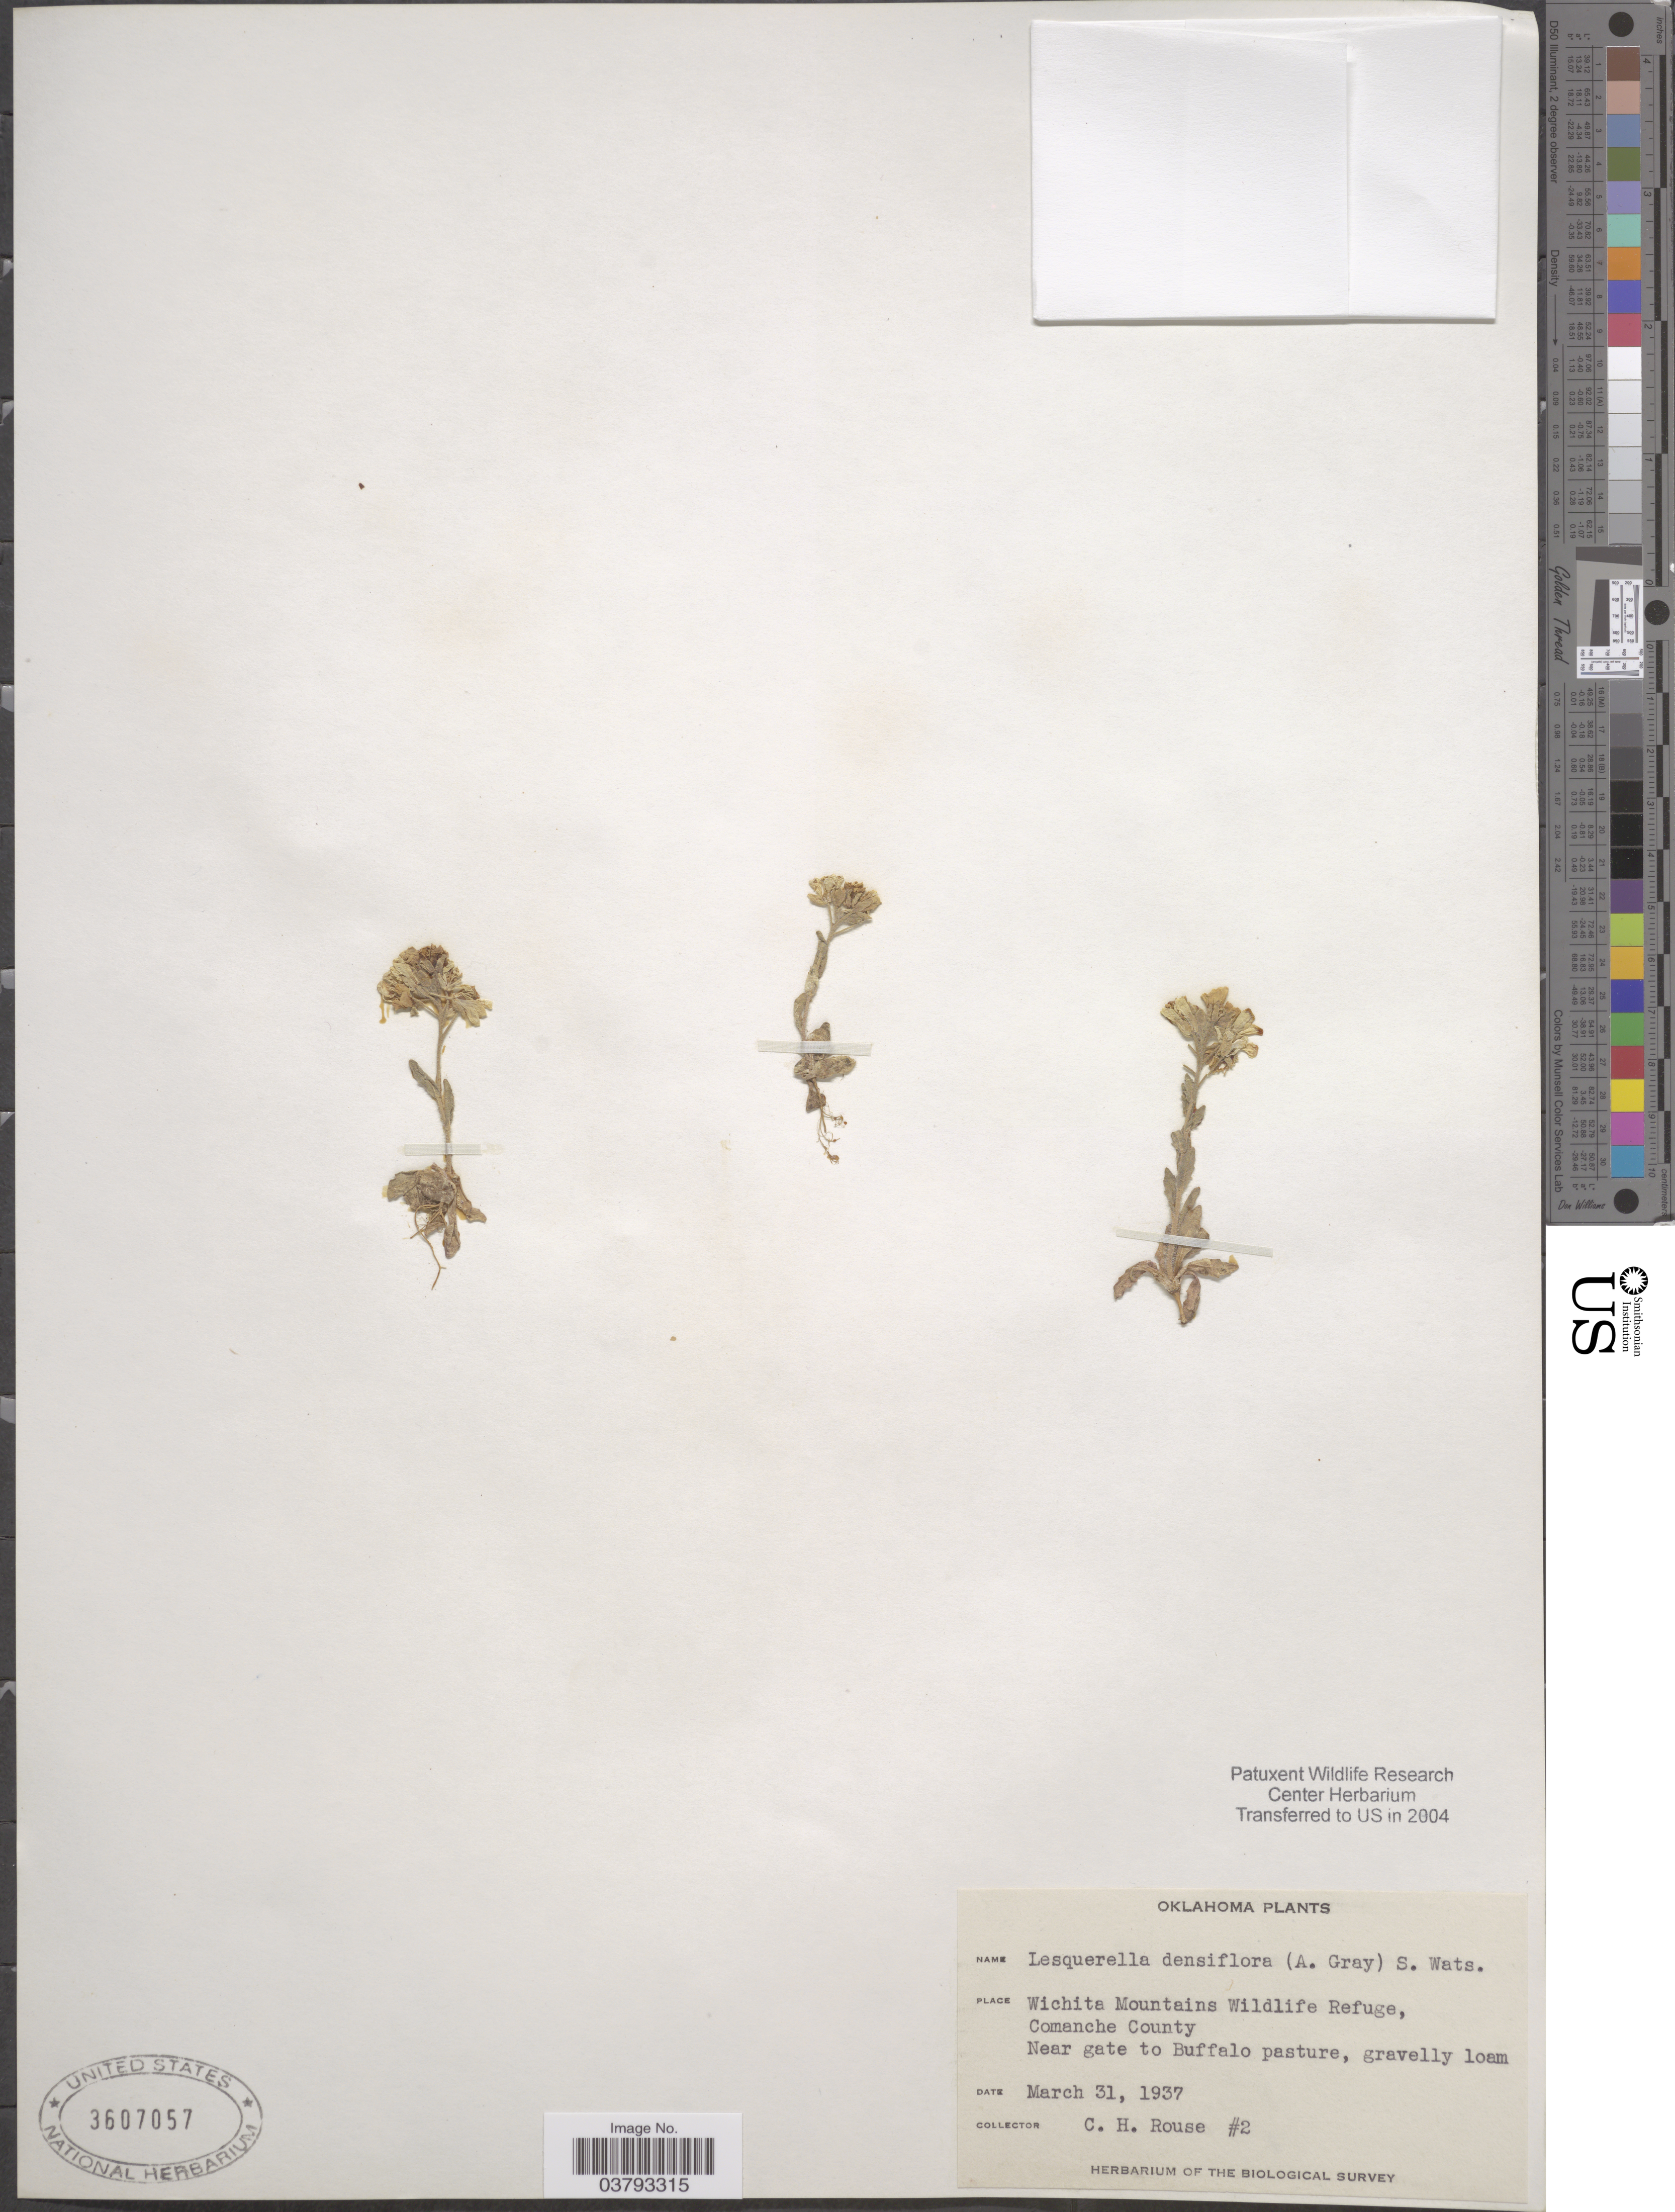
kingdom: Plantae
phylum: Tracheophyta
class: Magnoliopsida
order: Brassicales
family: Brassicaceae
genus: Lesquerella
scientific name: Lesquerella densiflora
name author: (A. Gray) S. Watson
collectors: C. Rouse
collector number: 2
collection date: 1937-03-31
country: United States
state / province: Oklahoma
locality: Wichita Mountains Wildlife Refuge, Comanche County. Near gate to Buffalo pasture.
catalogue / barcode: US 3607057